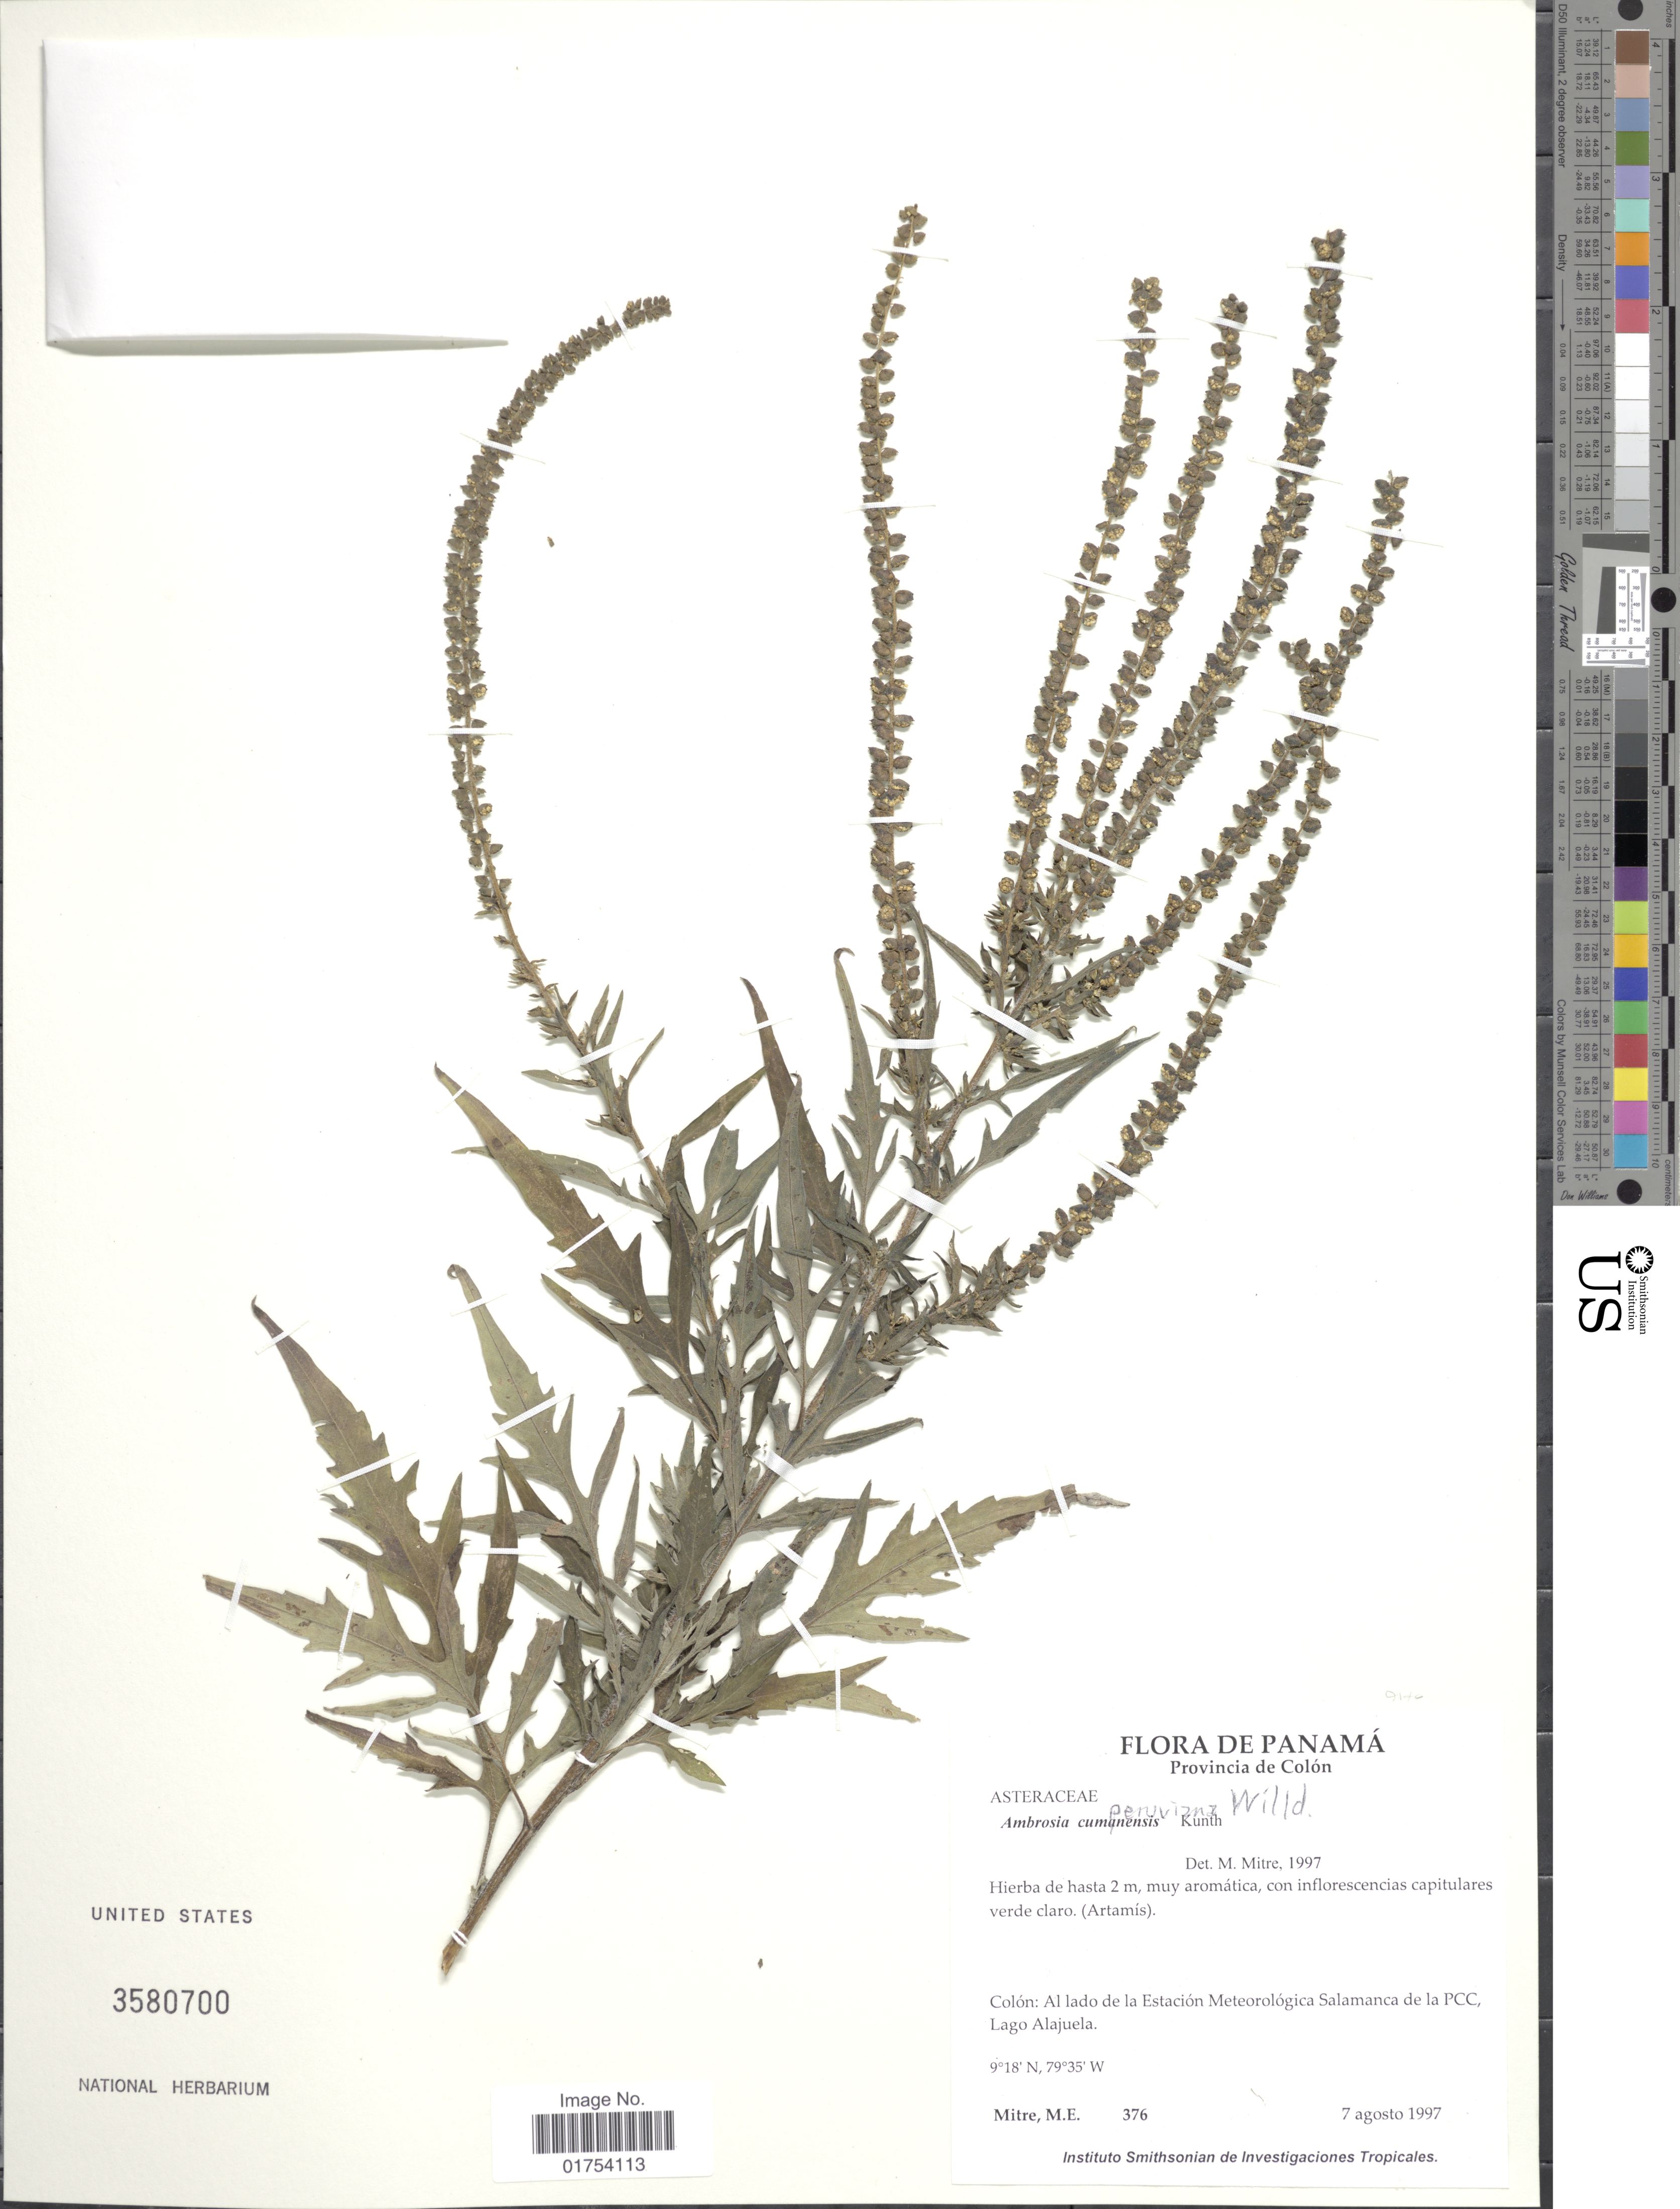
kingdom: Plantae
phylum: Tracheophyta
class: Magnoliopsida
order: Asterales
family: Asteraceae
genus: Ambrosia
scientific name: Ambrosia peruviana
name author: Willd.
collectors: M. Mitre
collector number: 376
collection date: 1997-08-07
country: Panama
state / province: Colón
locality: Al lado de la Estacion Meteorologica Salamanca de la PCC, Lago Alajuela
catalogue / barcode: US 3580700